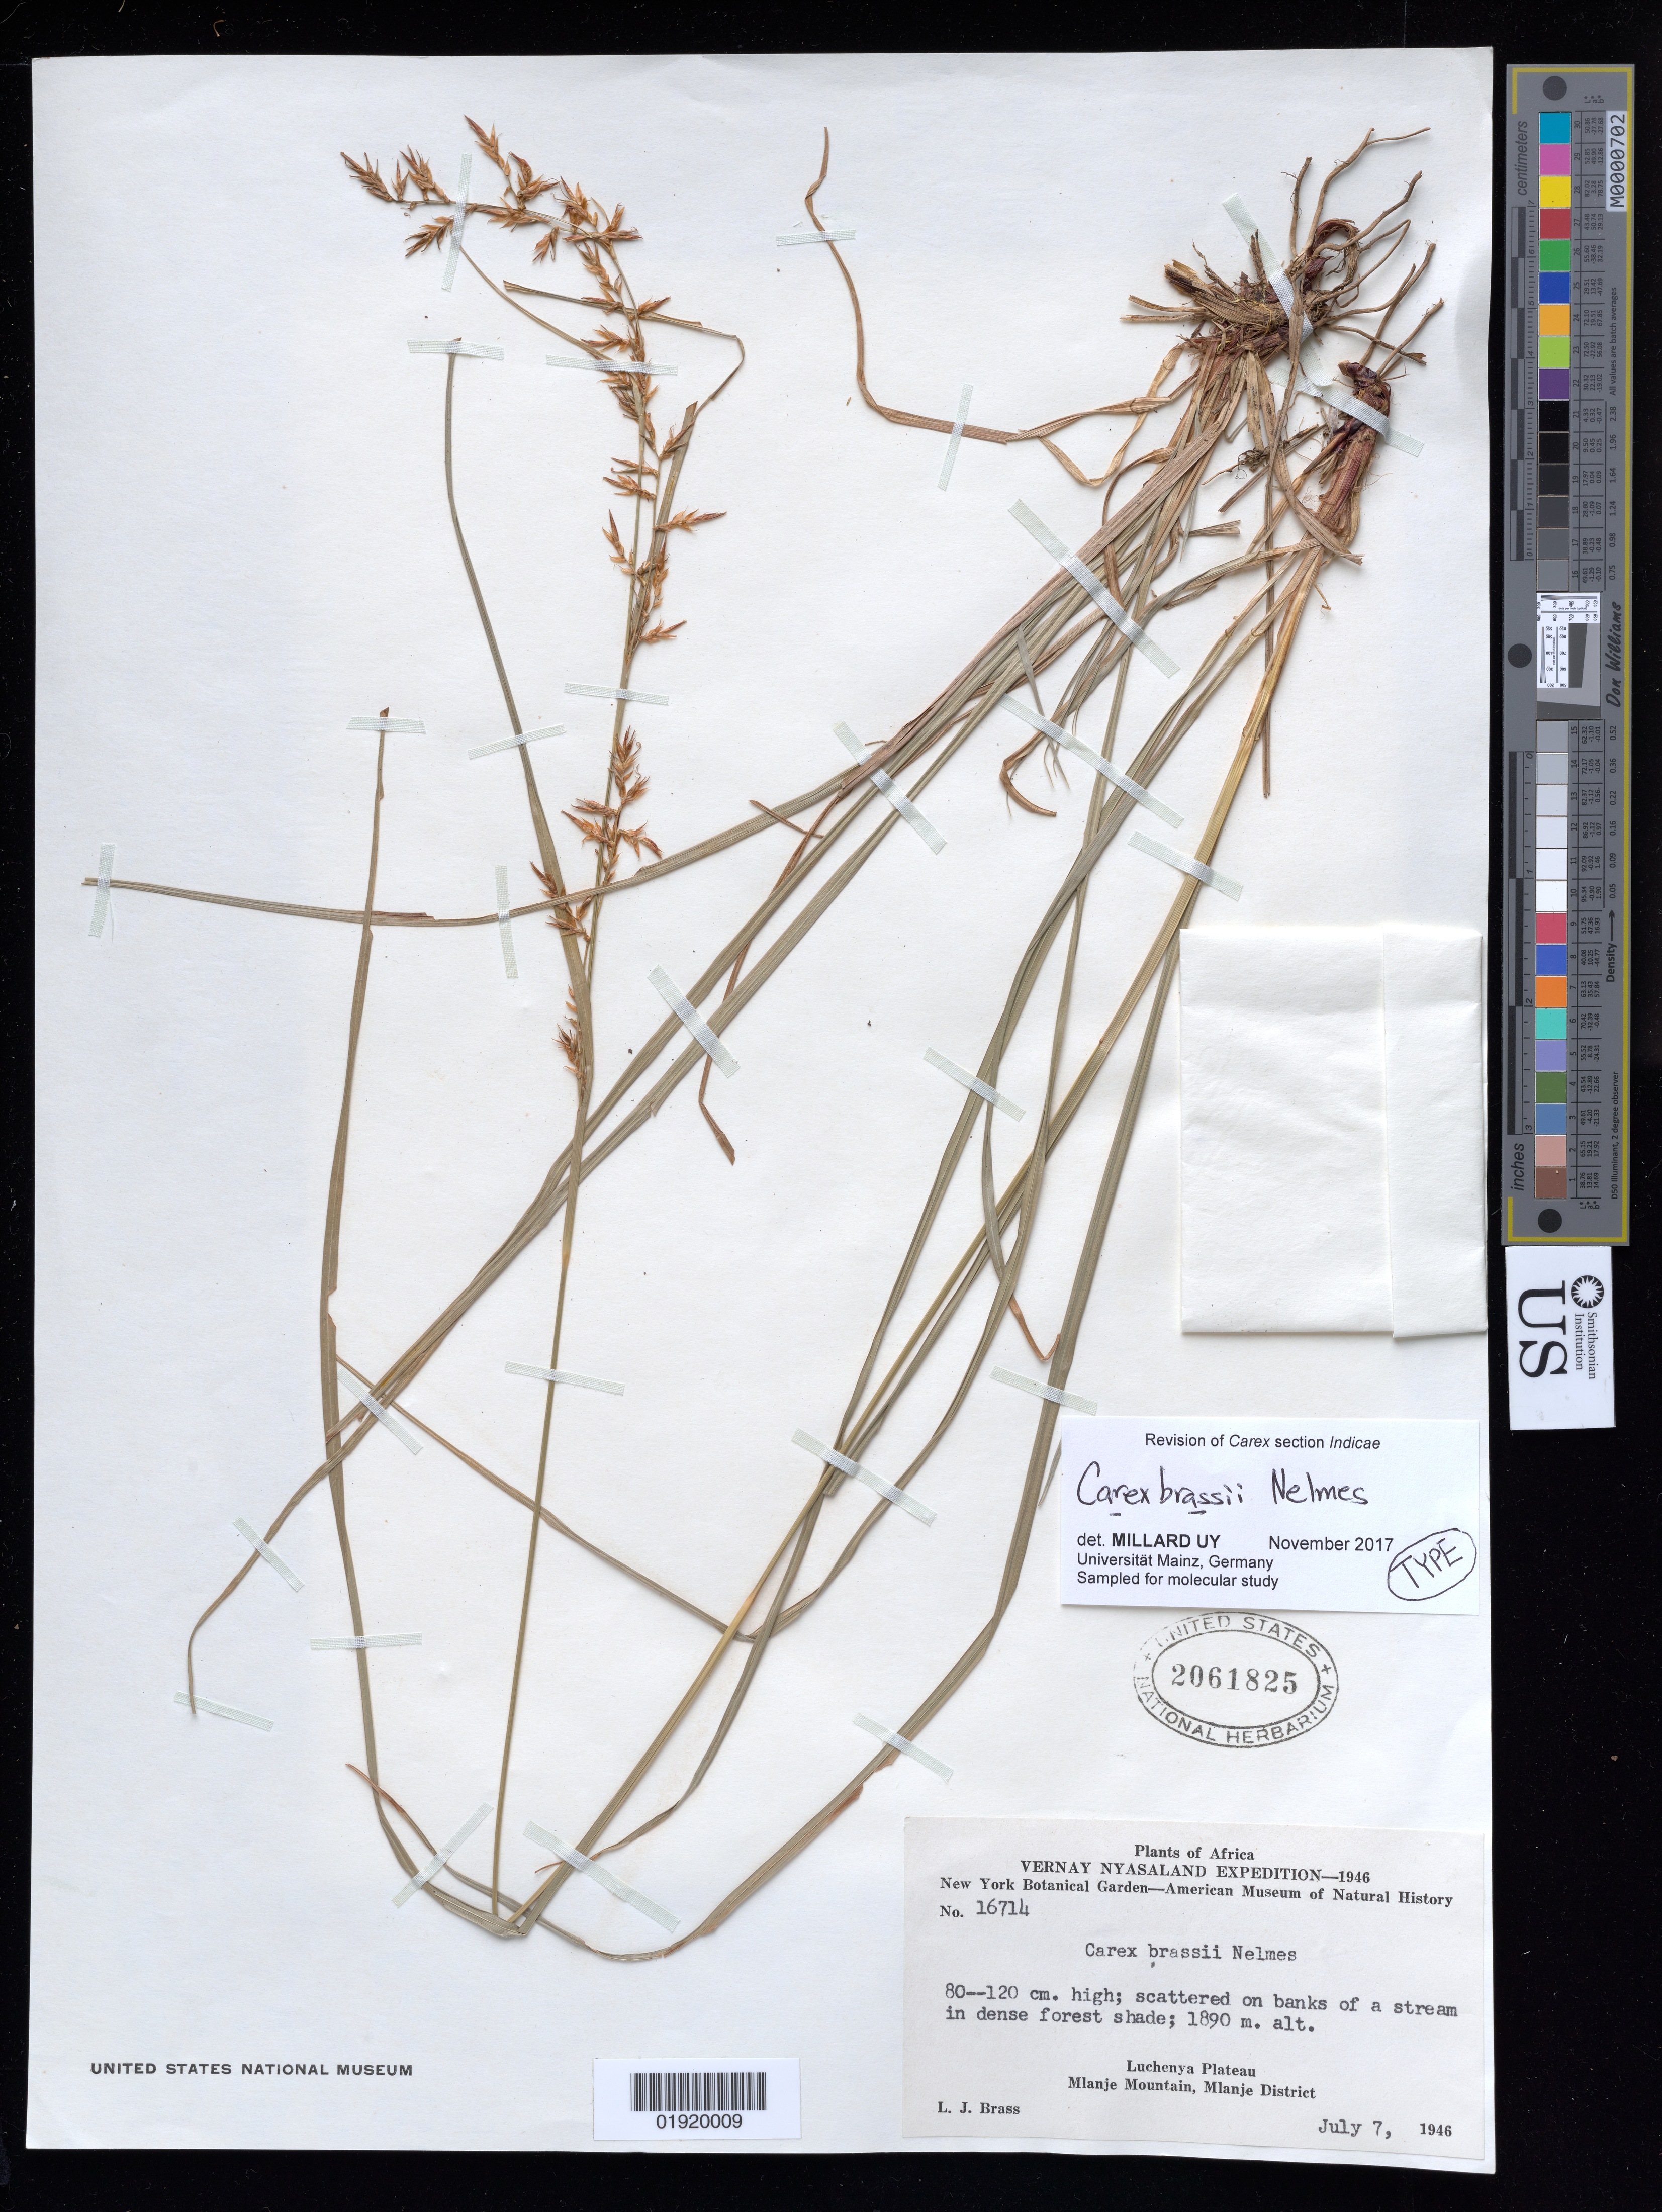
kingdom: Plantae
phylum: Tracheophyta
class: Liliopsida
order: Poales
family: Cyperaceae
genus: Carex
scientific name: Carex brassii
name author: Nelmes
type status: Isotype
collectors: L. J. Brass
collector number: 16714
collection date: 1946-07-07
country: Malawi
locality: Vernay Nyasaland Expedition. Luchenya Plateau, Mlanje Mountain, Mlanje District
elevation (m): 1890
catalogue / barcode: US 2061825